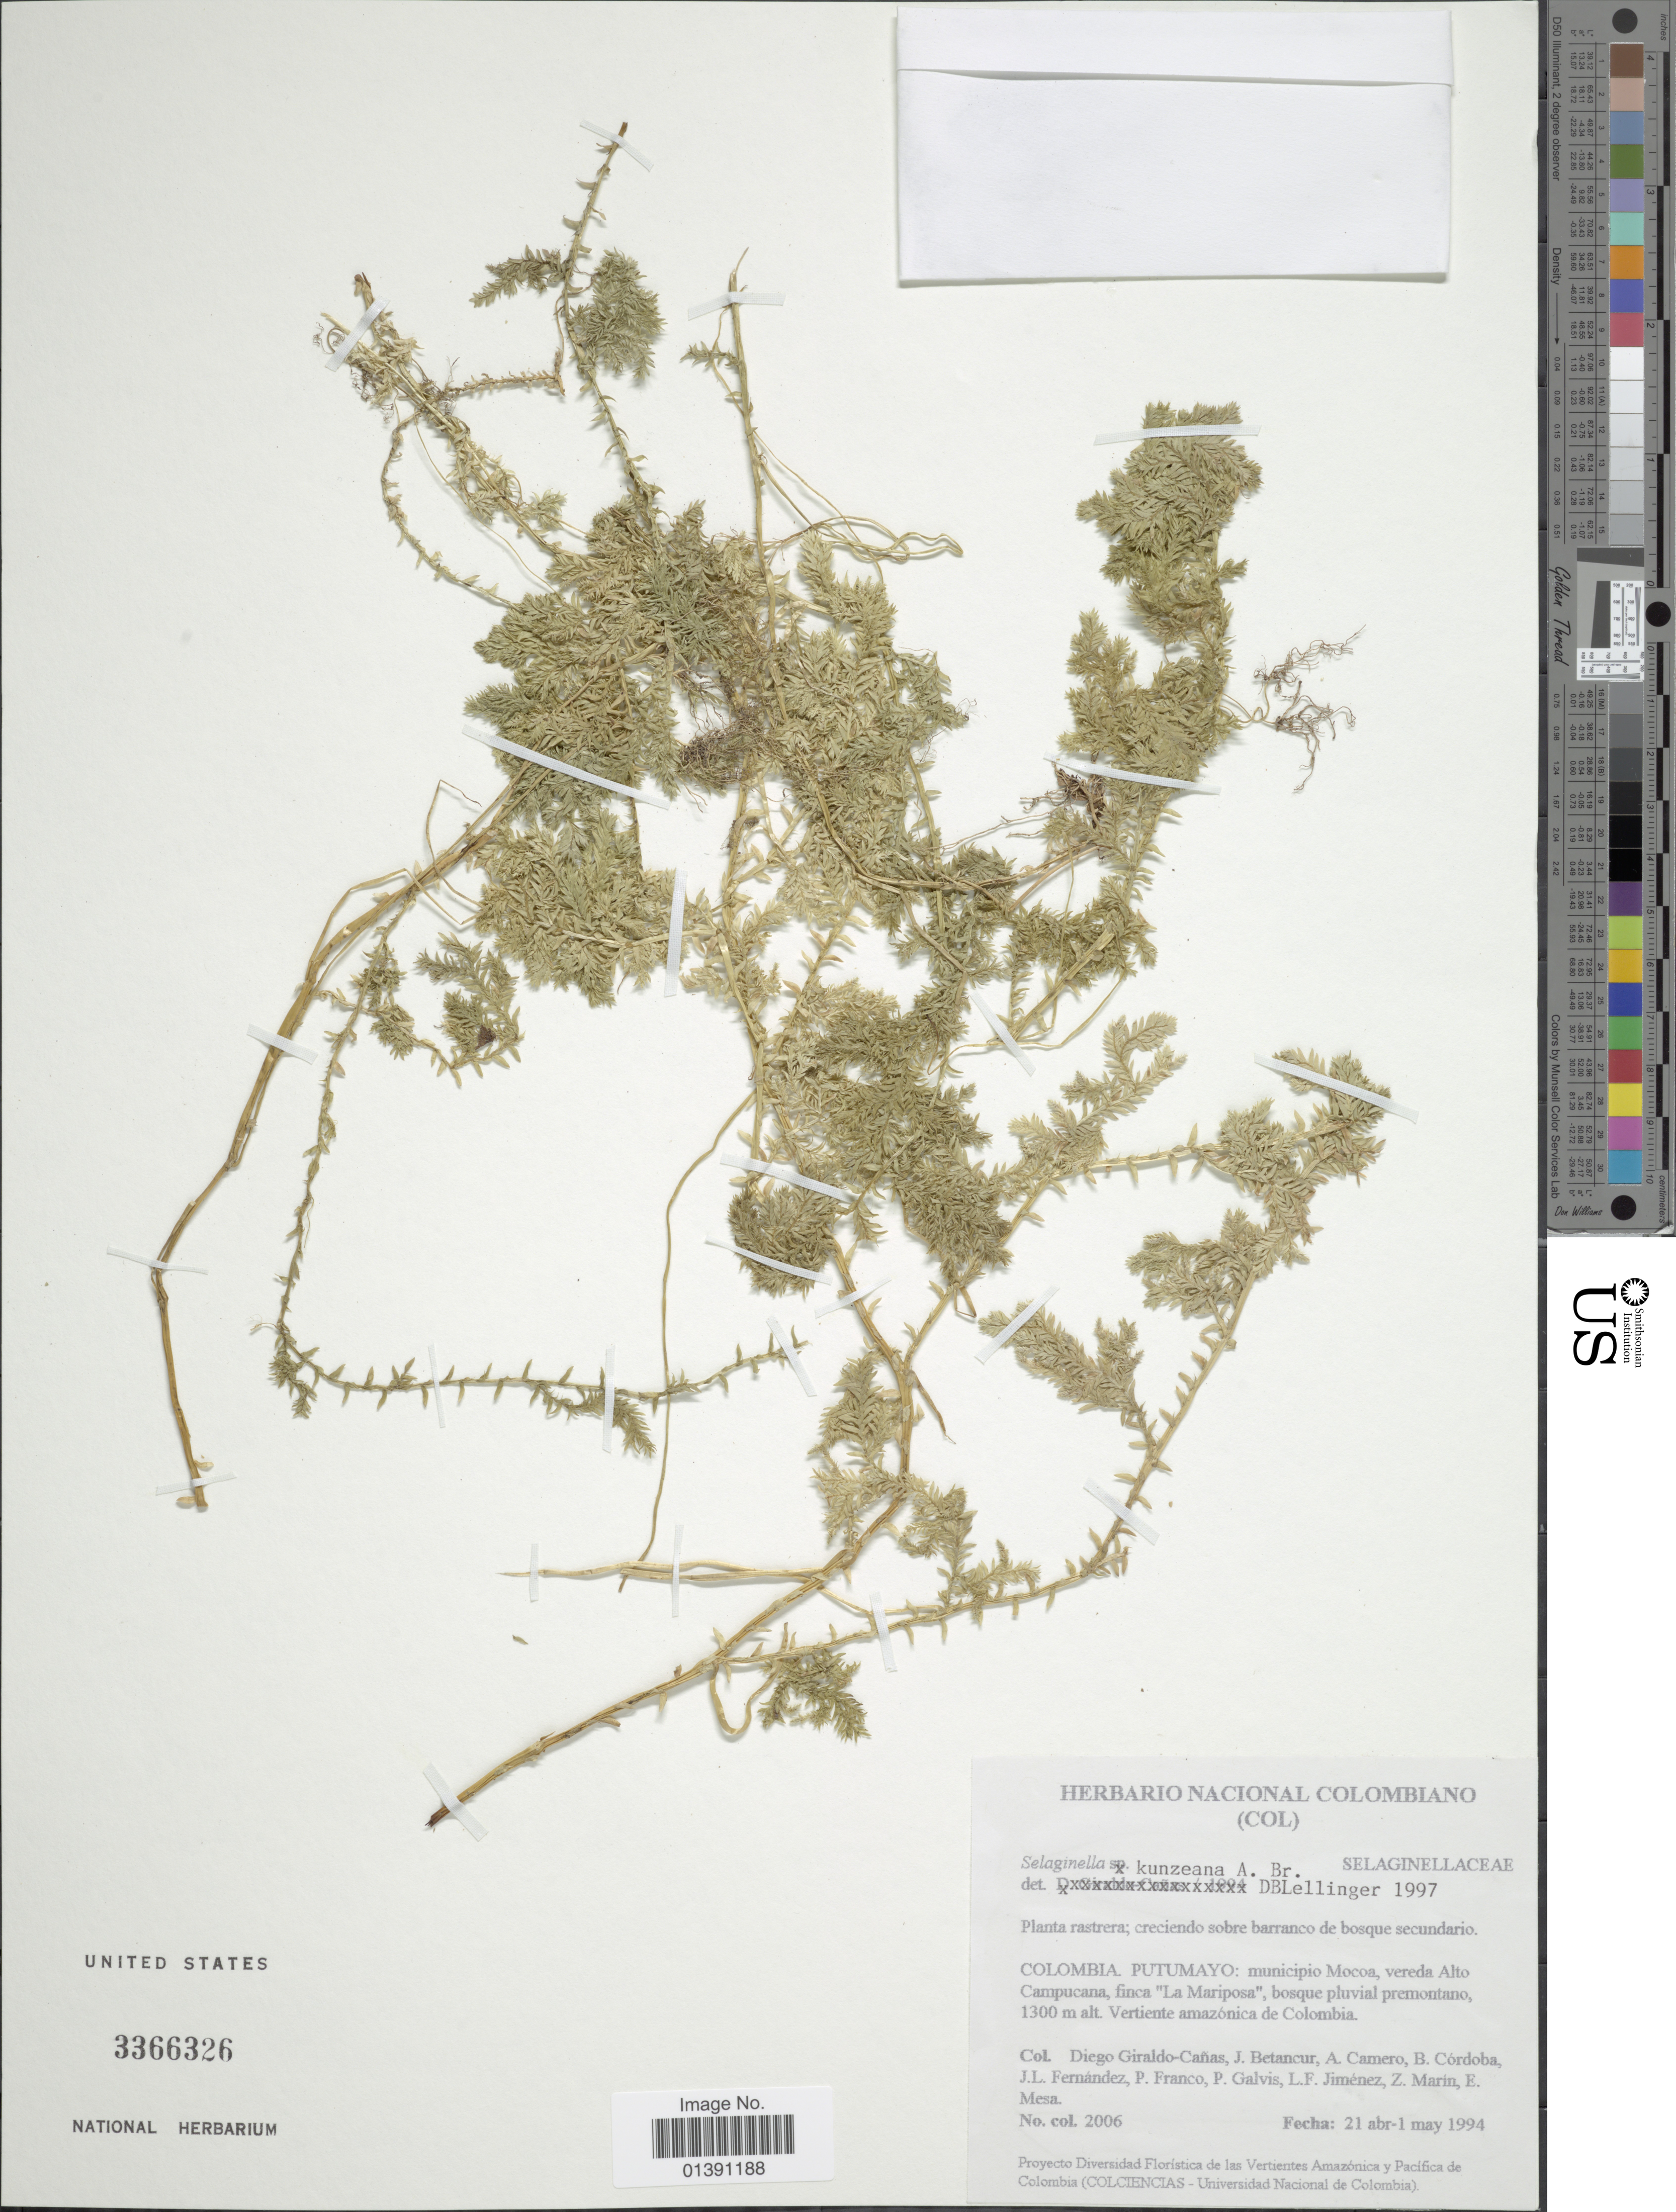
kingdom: Plantae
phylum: Tracheophyta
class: Lycopodiopsida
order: Selaginellales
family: Selaginellaceae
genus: Selaginella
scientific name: Selaginella kunzeana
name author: A. Br.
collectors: D. Giraldo-Cañas, J. Betancur, A. A. Camero, B. Córdoba & et al.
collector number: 2006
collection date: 1994-04-21/1994-05-01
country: Colombia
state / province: Putumayo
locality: Municpio Mocoa, vereda Alto Campucana, finca 'La Mariposa', bosque pluvial premontano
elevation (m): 1300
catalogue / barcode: US 3366326